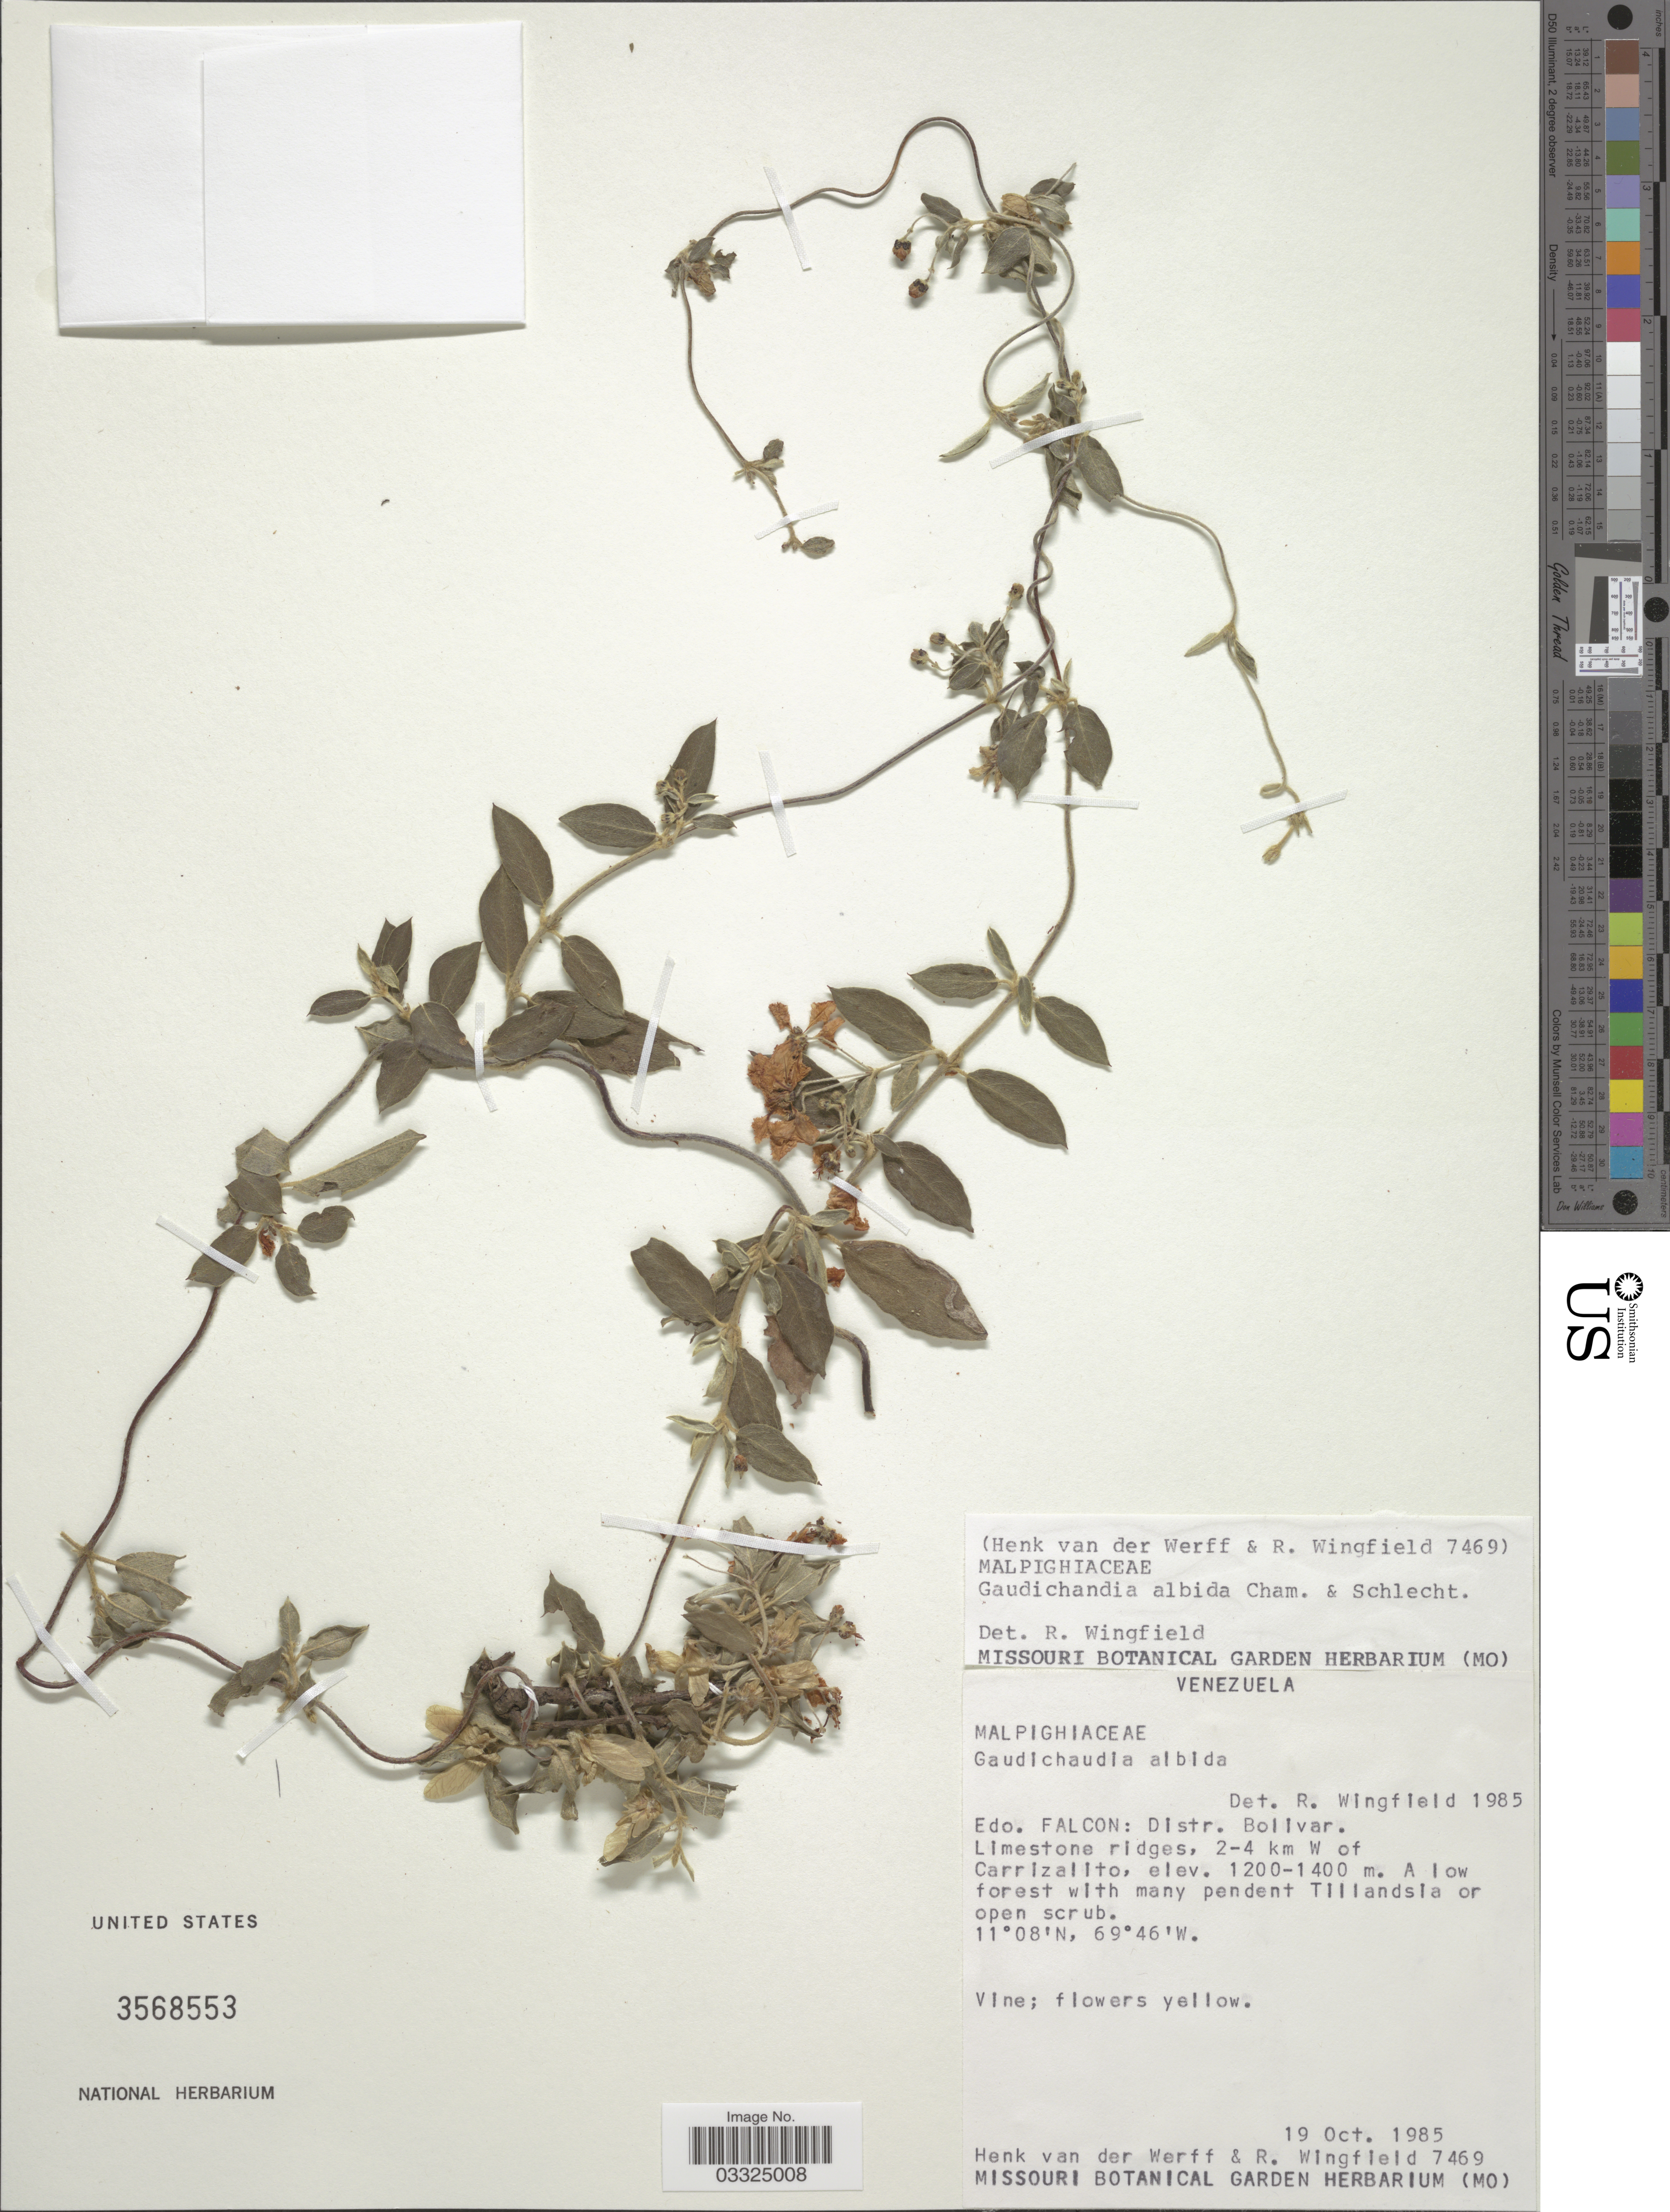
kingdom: Plantae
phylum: Tracheophyta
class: Magnoliopsida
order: Malpighiales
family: Malpighiaceae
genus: Gaudichaudia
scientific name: Gaudichaudia albida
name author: Schltdl. & Cham.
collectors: H. van der Werff & R. Wingfield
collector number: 7469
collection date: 1985-10-19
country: Venezuela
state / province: Falcón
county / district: Bolívar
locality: Distr. Bolivar. Limestone ridges, 2-4 km W of Carrizalito.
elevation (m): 1200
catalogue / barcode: US 3568553